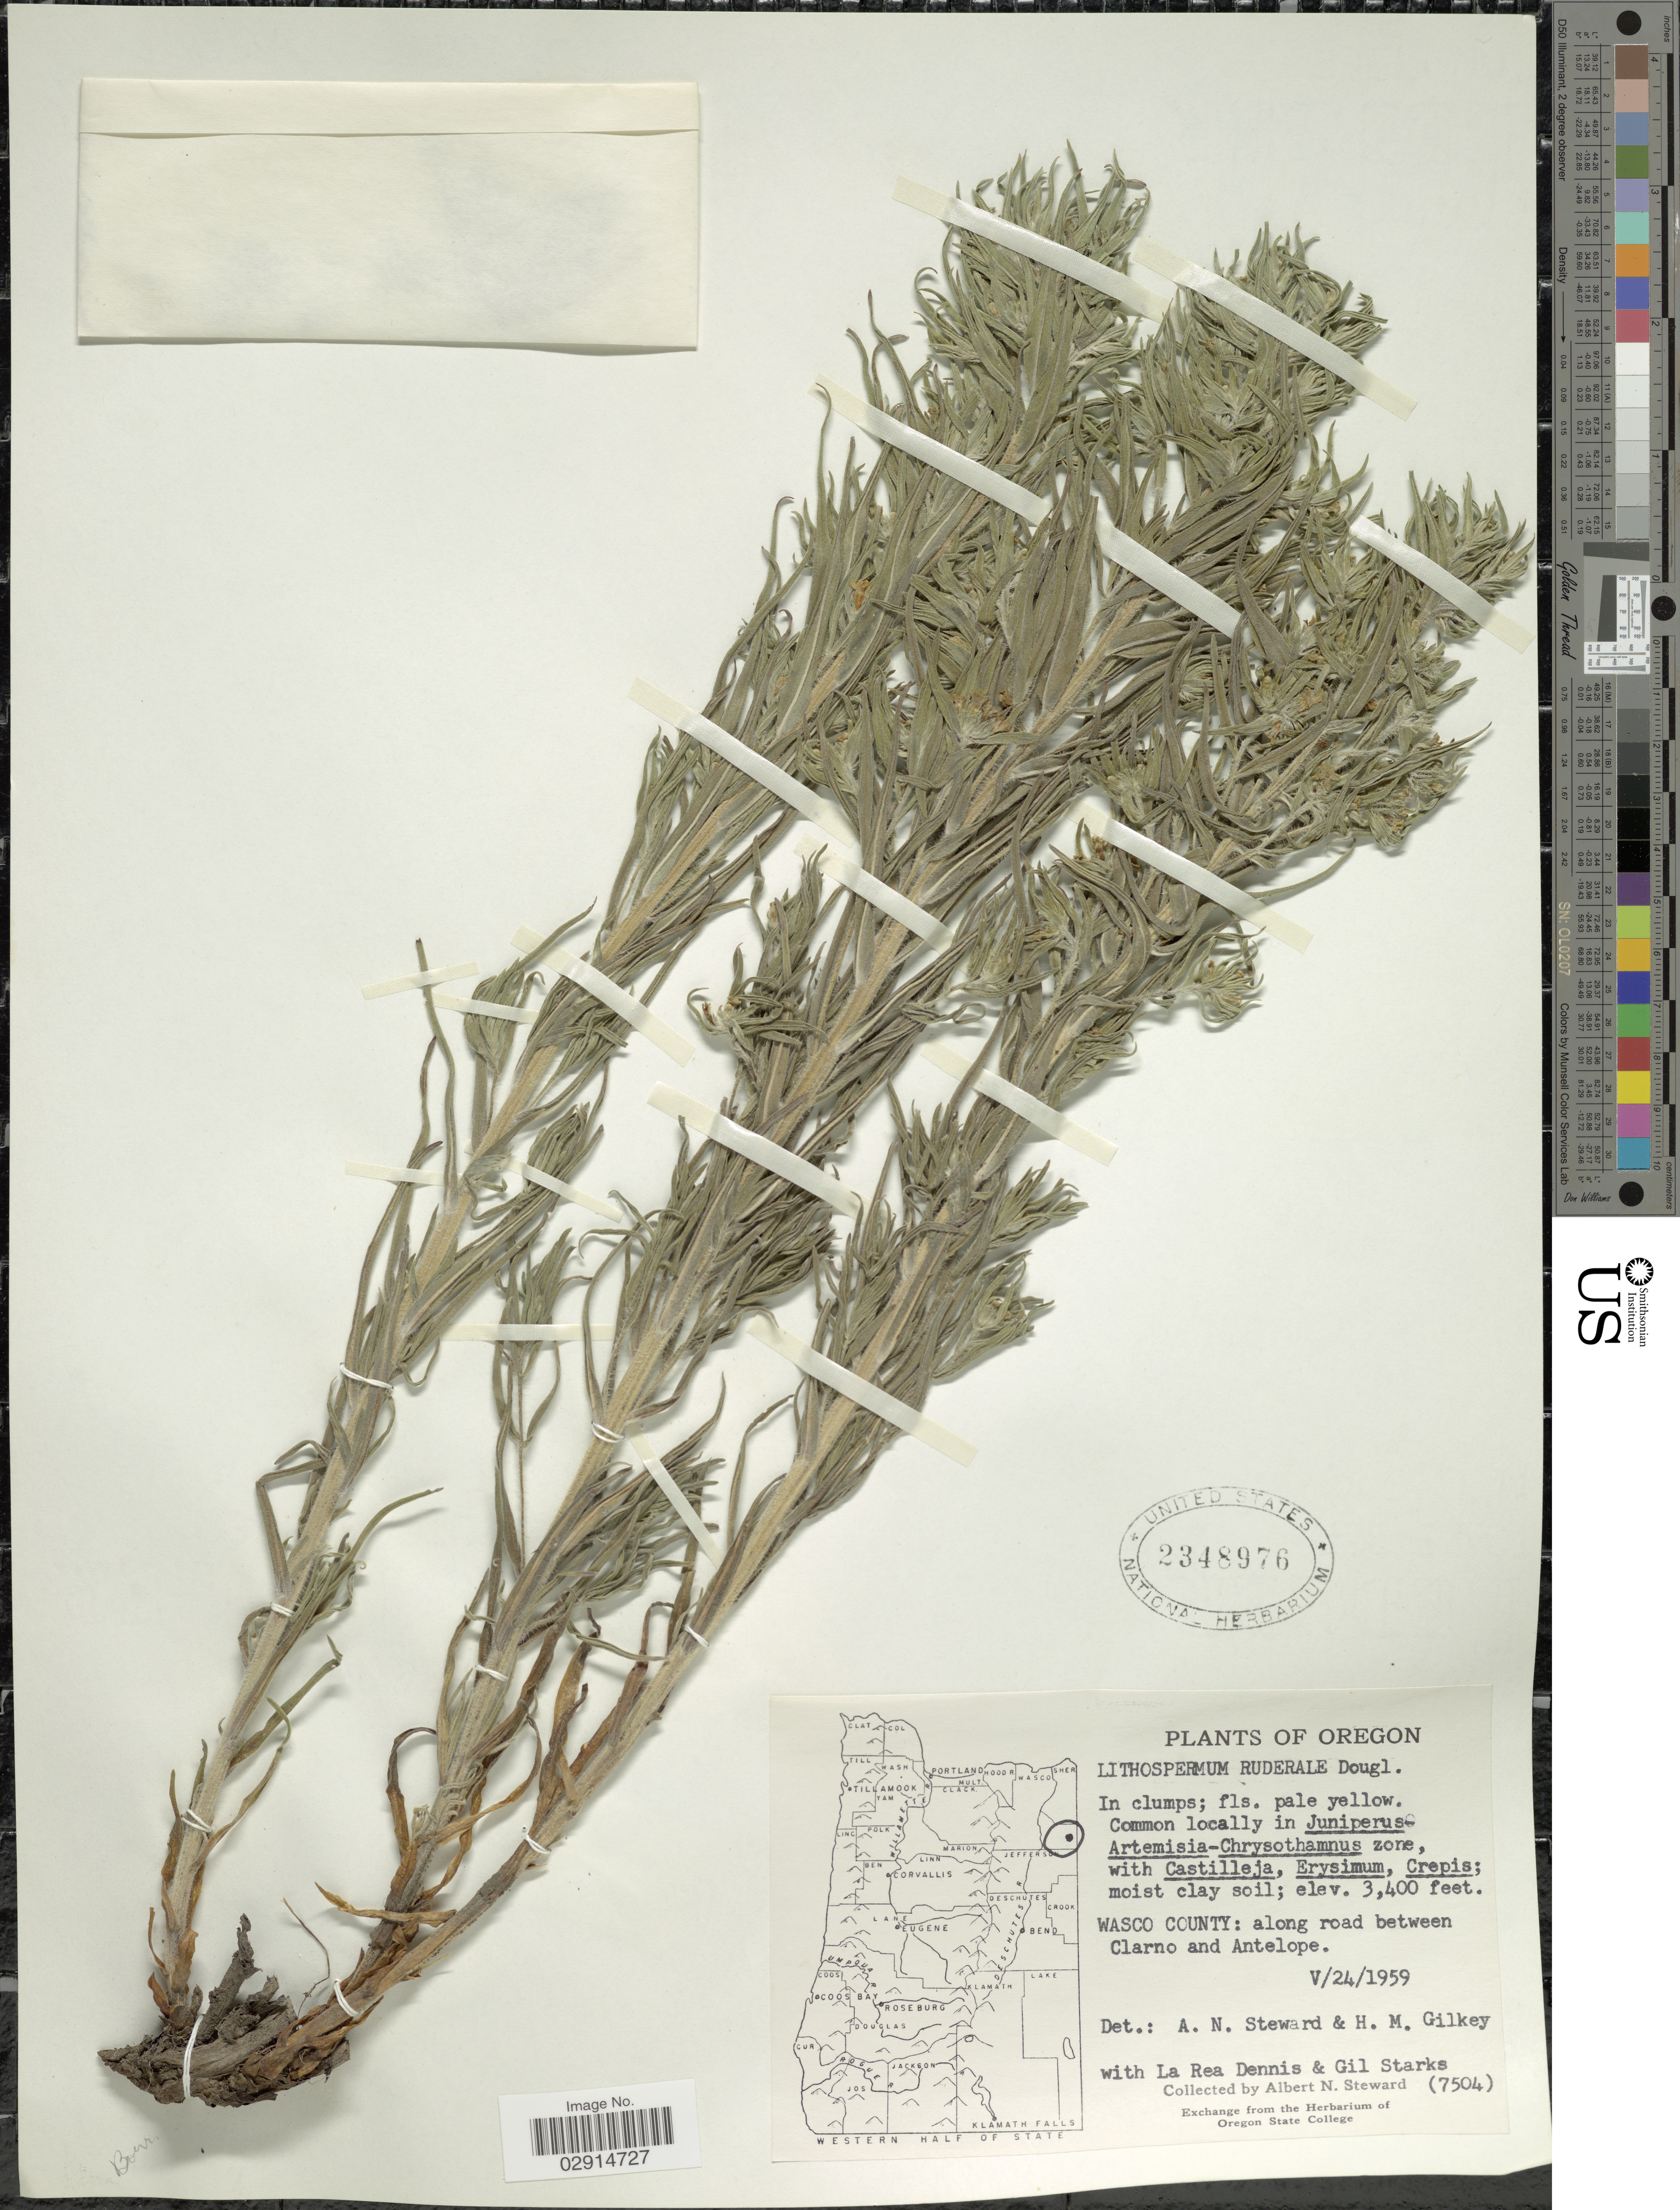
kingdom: Plantae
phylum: Tracheophyta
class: Magnoliopsida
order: Boraginales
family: Boraginaceae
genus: Lithospermum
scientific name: Lithospermum ruderale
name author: Douglas ex Lehm.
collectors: A. N. Steward, A. N. Steward & H. Gilkey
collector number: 7504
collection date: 1959-05-24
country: United States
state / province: Oregon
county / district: Wasco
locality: Wasco County, along road between Clarno and Antelope.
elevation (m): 1036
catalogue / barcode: US 2348976